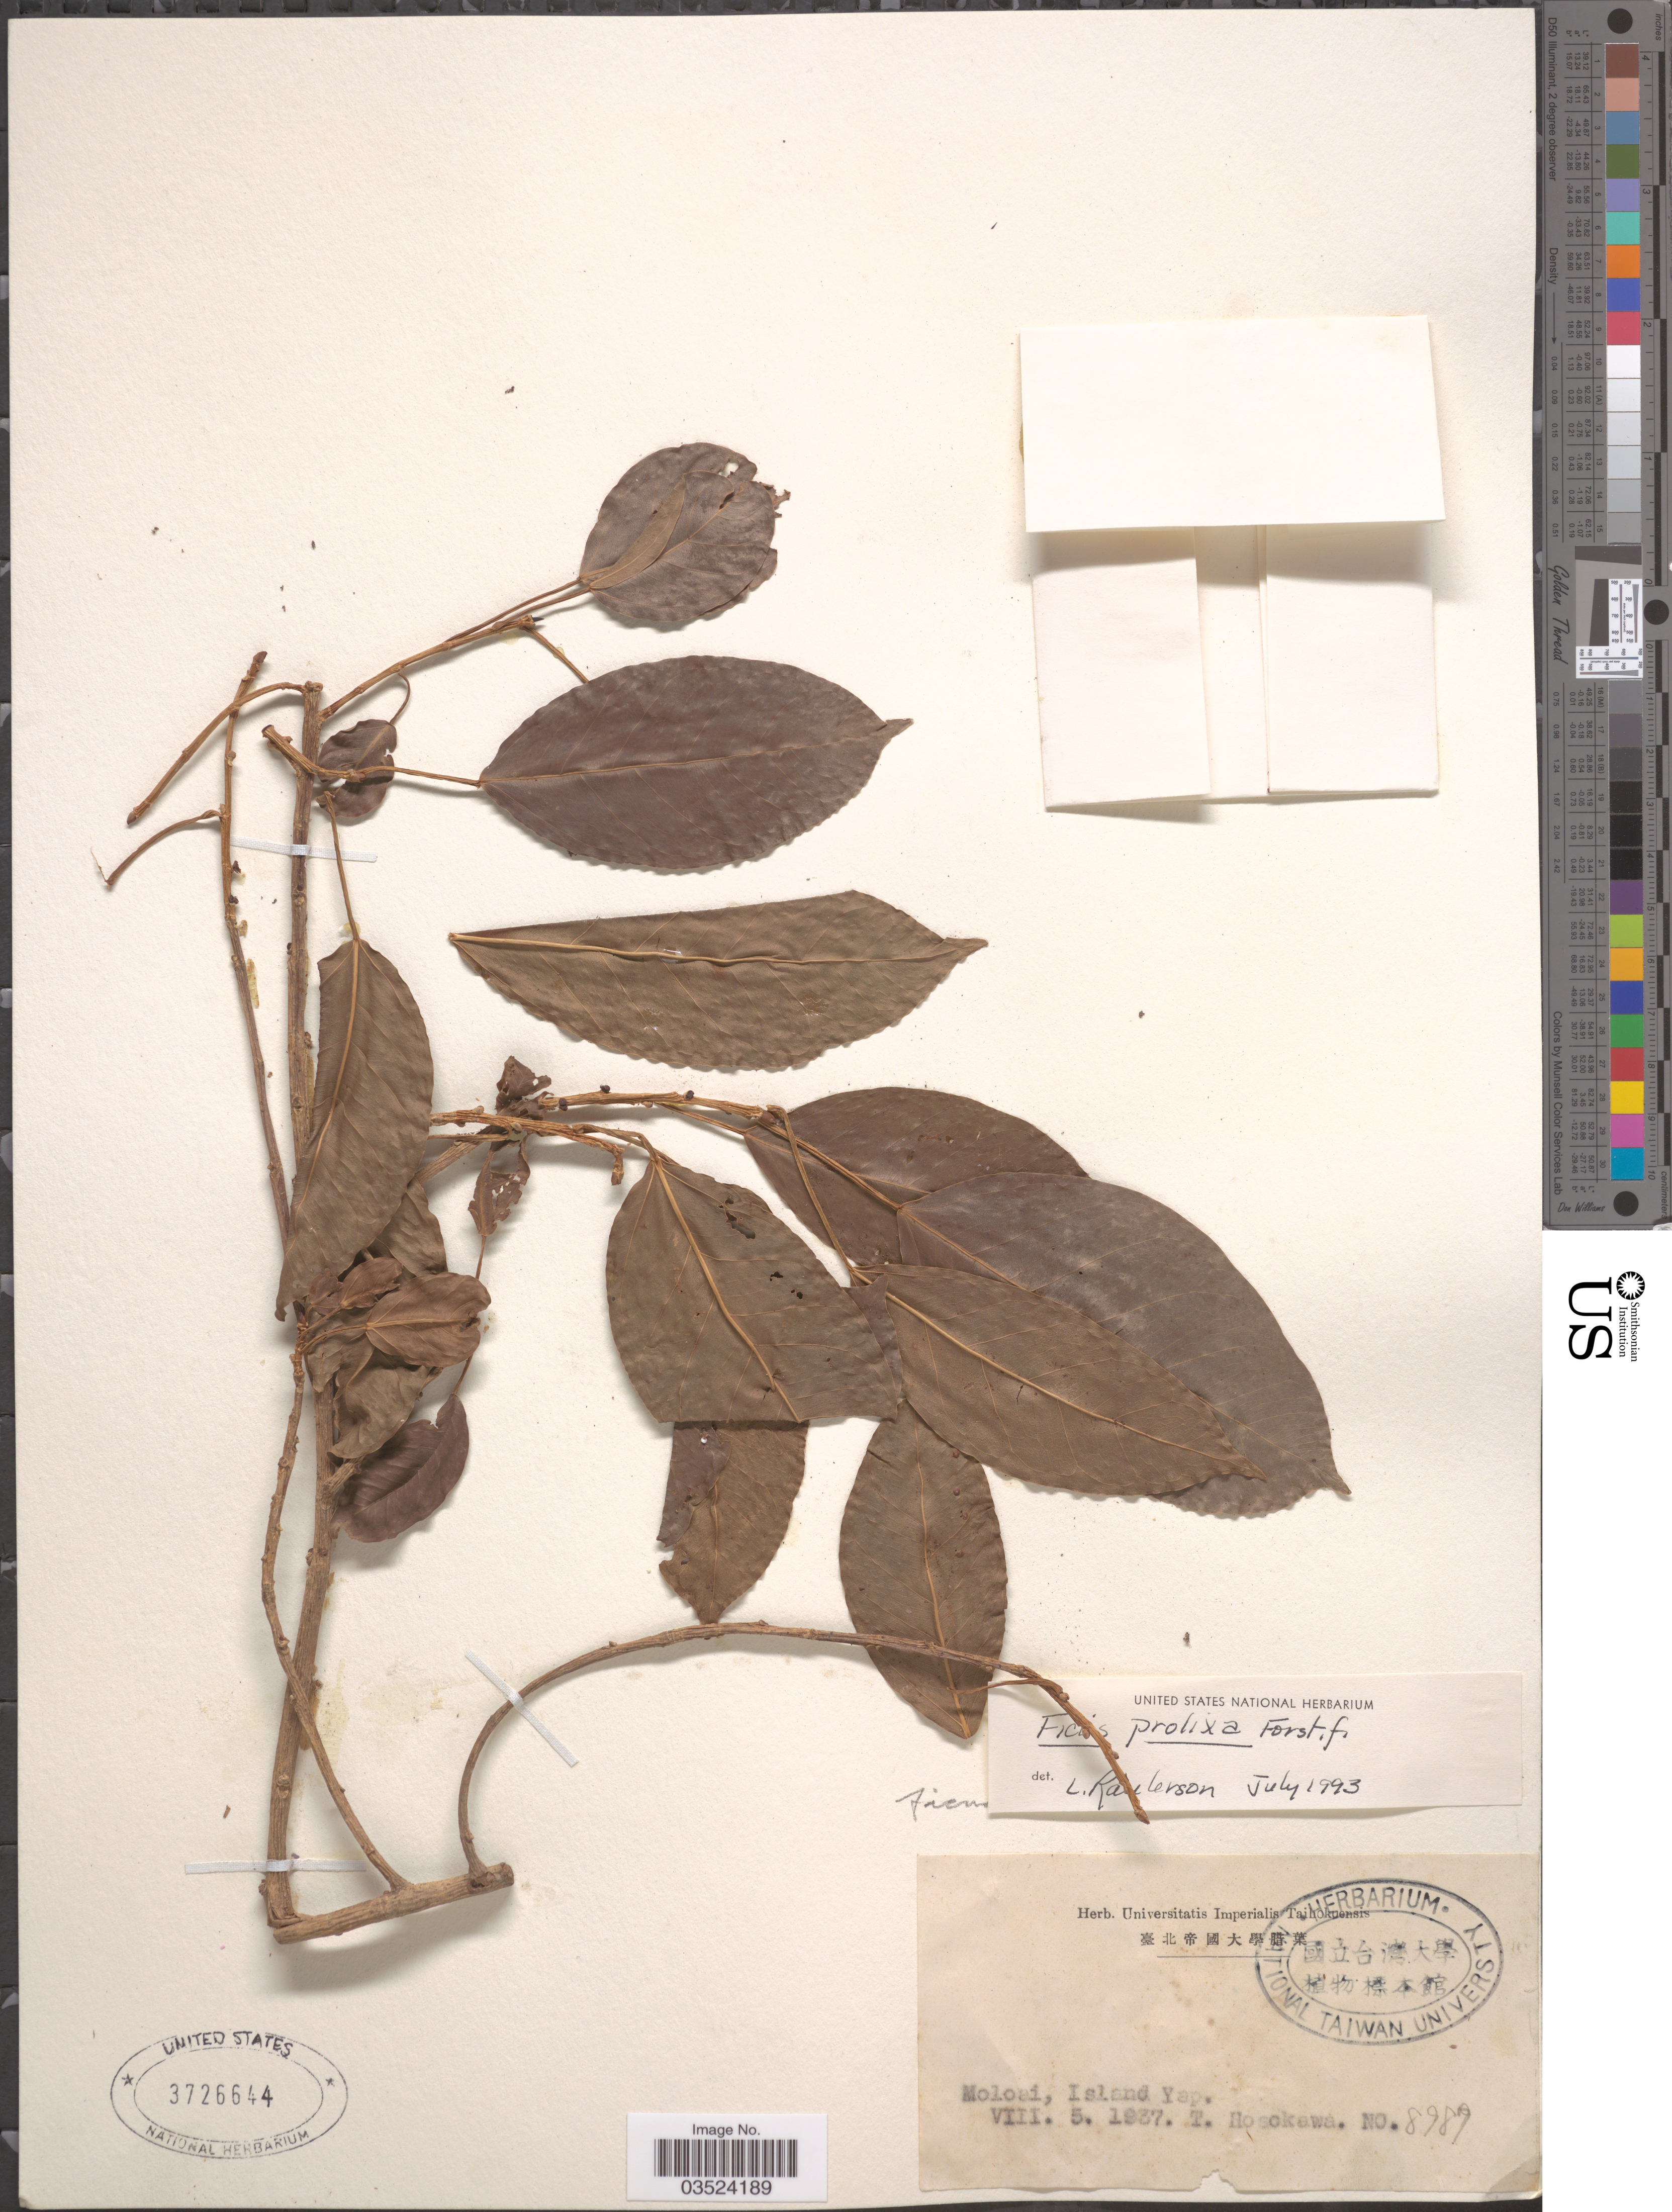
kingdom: Plantae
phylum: Tracheophyta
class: Magnoliopsida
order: Rosales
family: Moraceae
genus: Ficus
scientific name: Ficus prolixa var. carolinensis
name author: (Warb.) Fosberg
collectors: T. Hosokawa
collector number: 8989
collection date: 1937-08-05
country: Micronesia, Federated States of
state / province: Yap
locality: Moloai, Island Yap.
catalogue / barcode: US 3726644